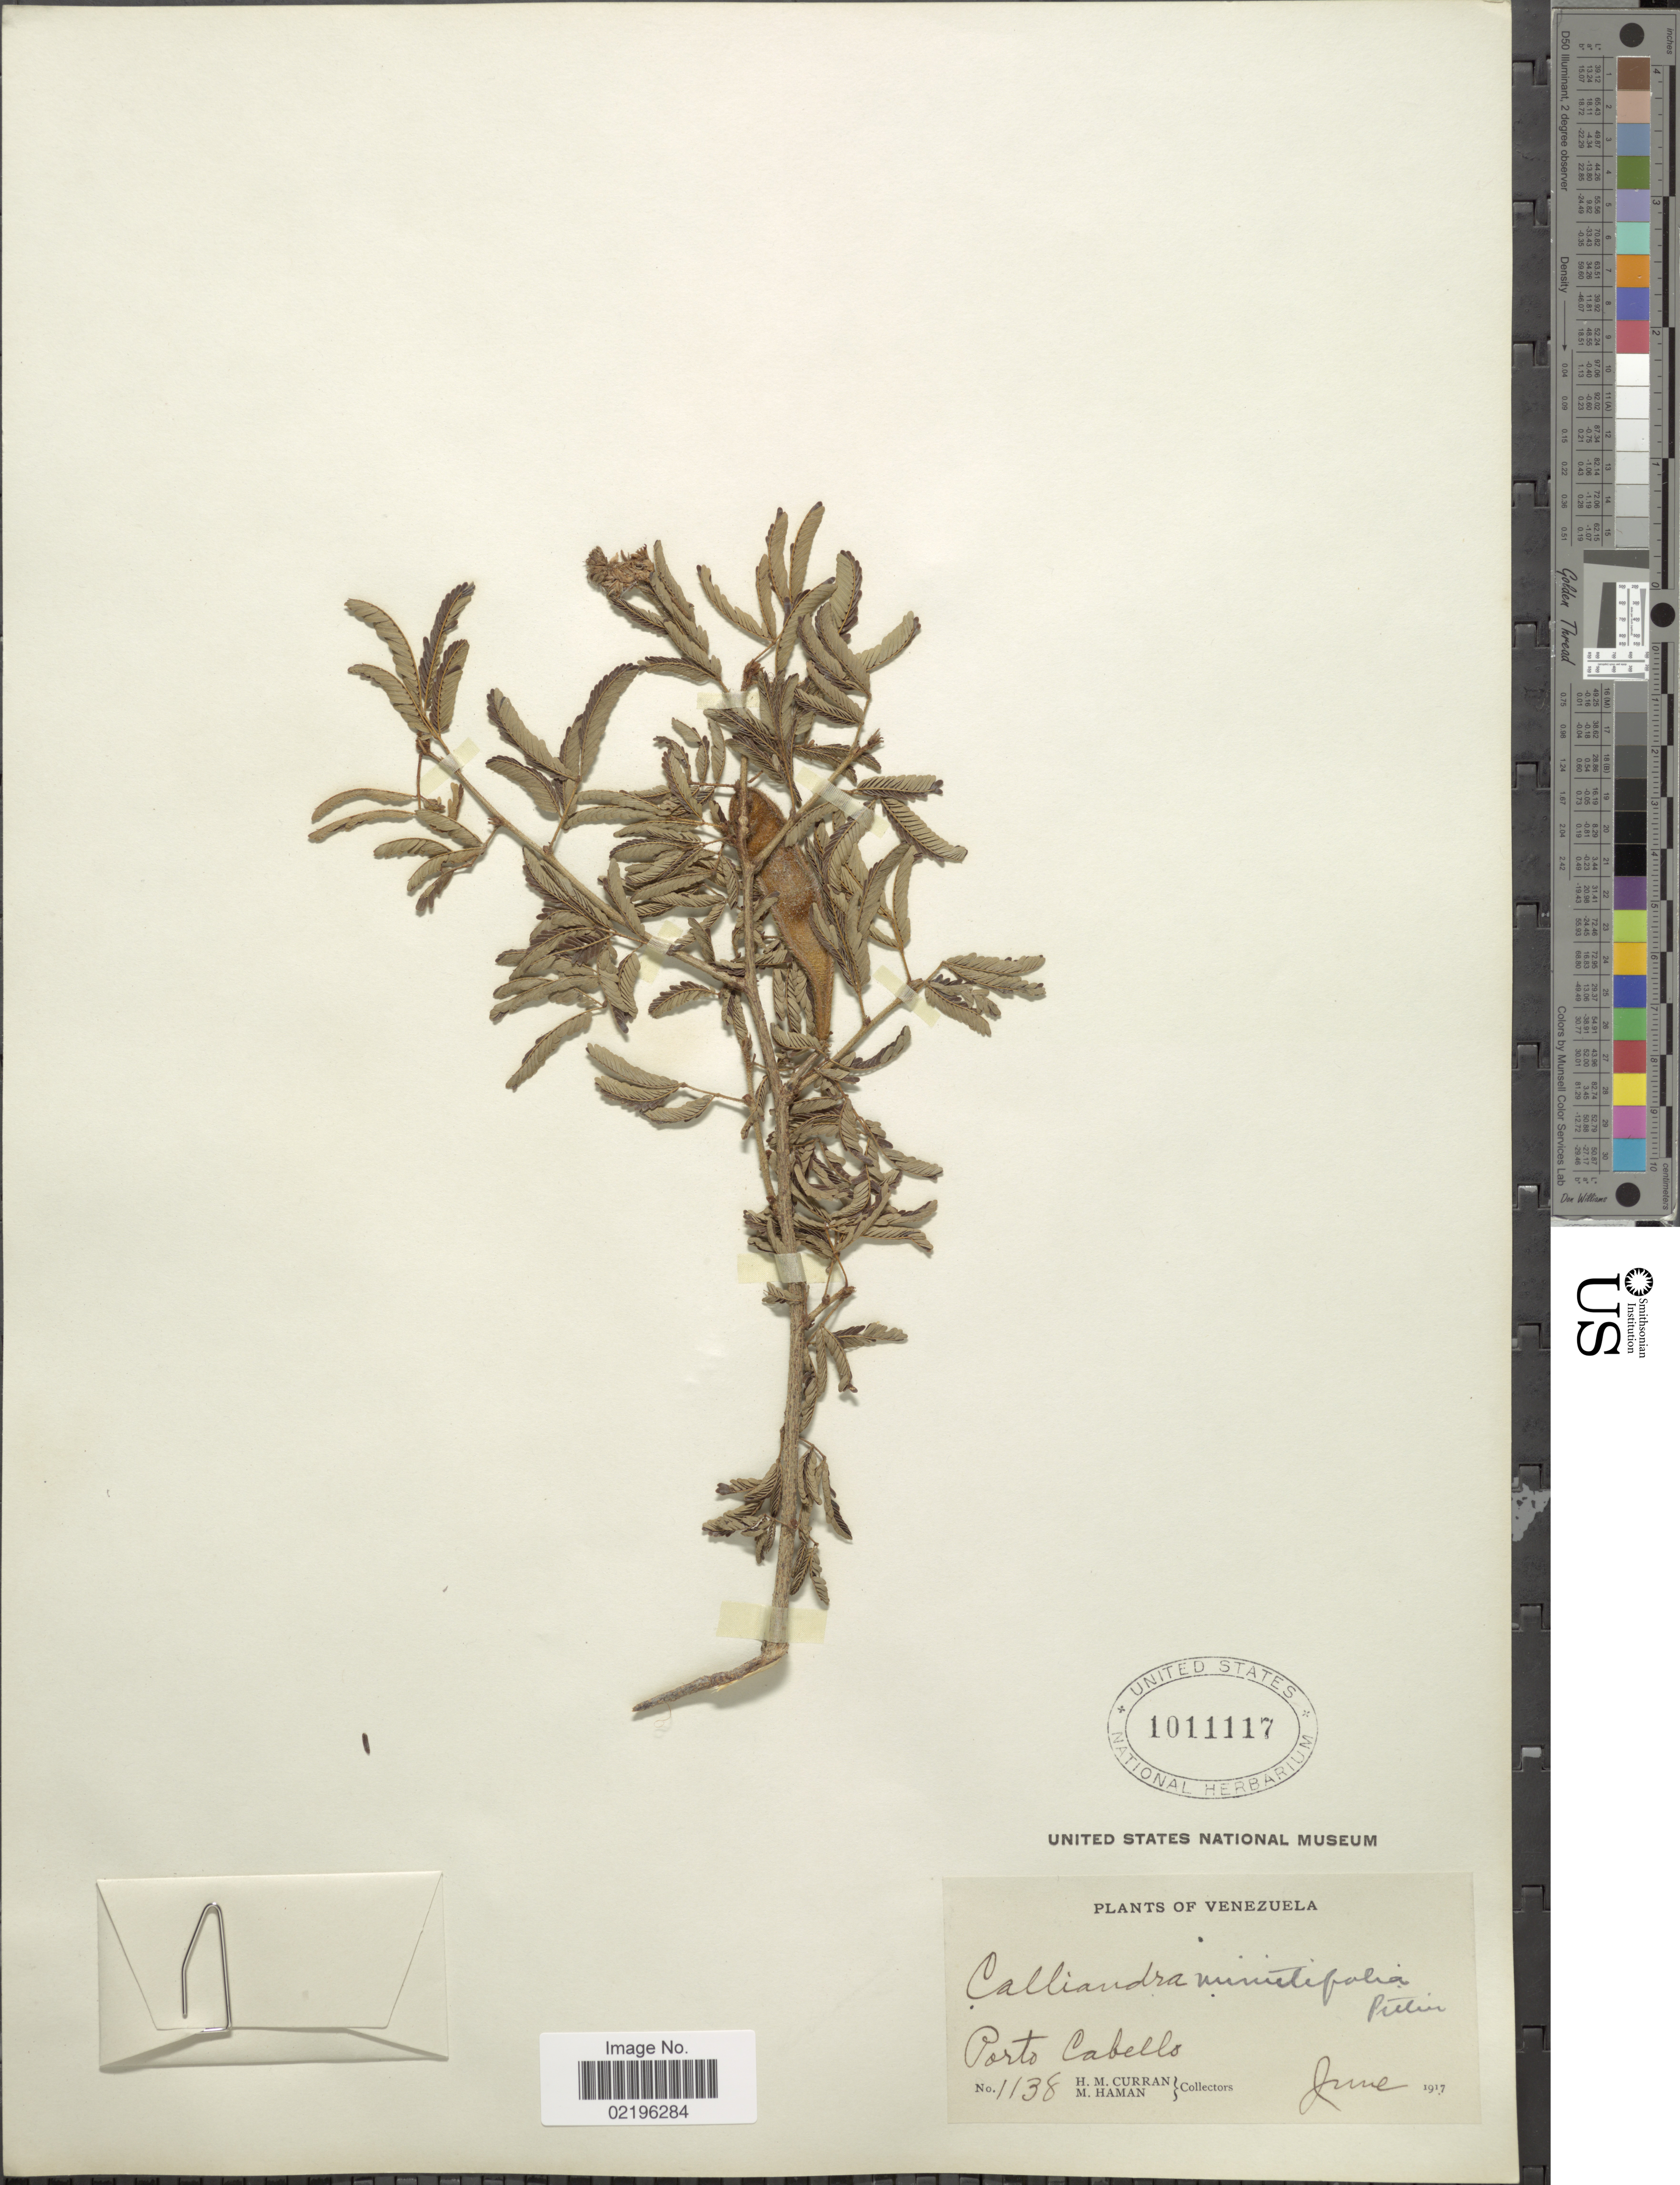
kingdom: Plantae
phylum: Tracheophyta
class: Magnoliopsida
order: Fabales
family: Fabaceae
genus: Calliandra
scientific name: Calliandra glomerulata var. parvifolia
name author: (Benth.) Barneby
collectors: H. M. Curran & M. Haman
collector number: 1138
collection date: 1917-06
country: Venezuela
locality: Porto Cabello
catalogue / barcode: US 1011117